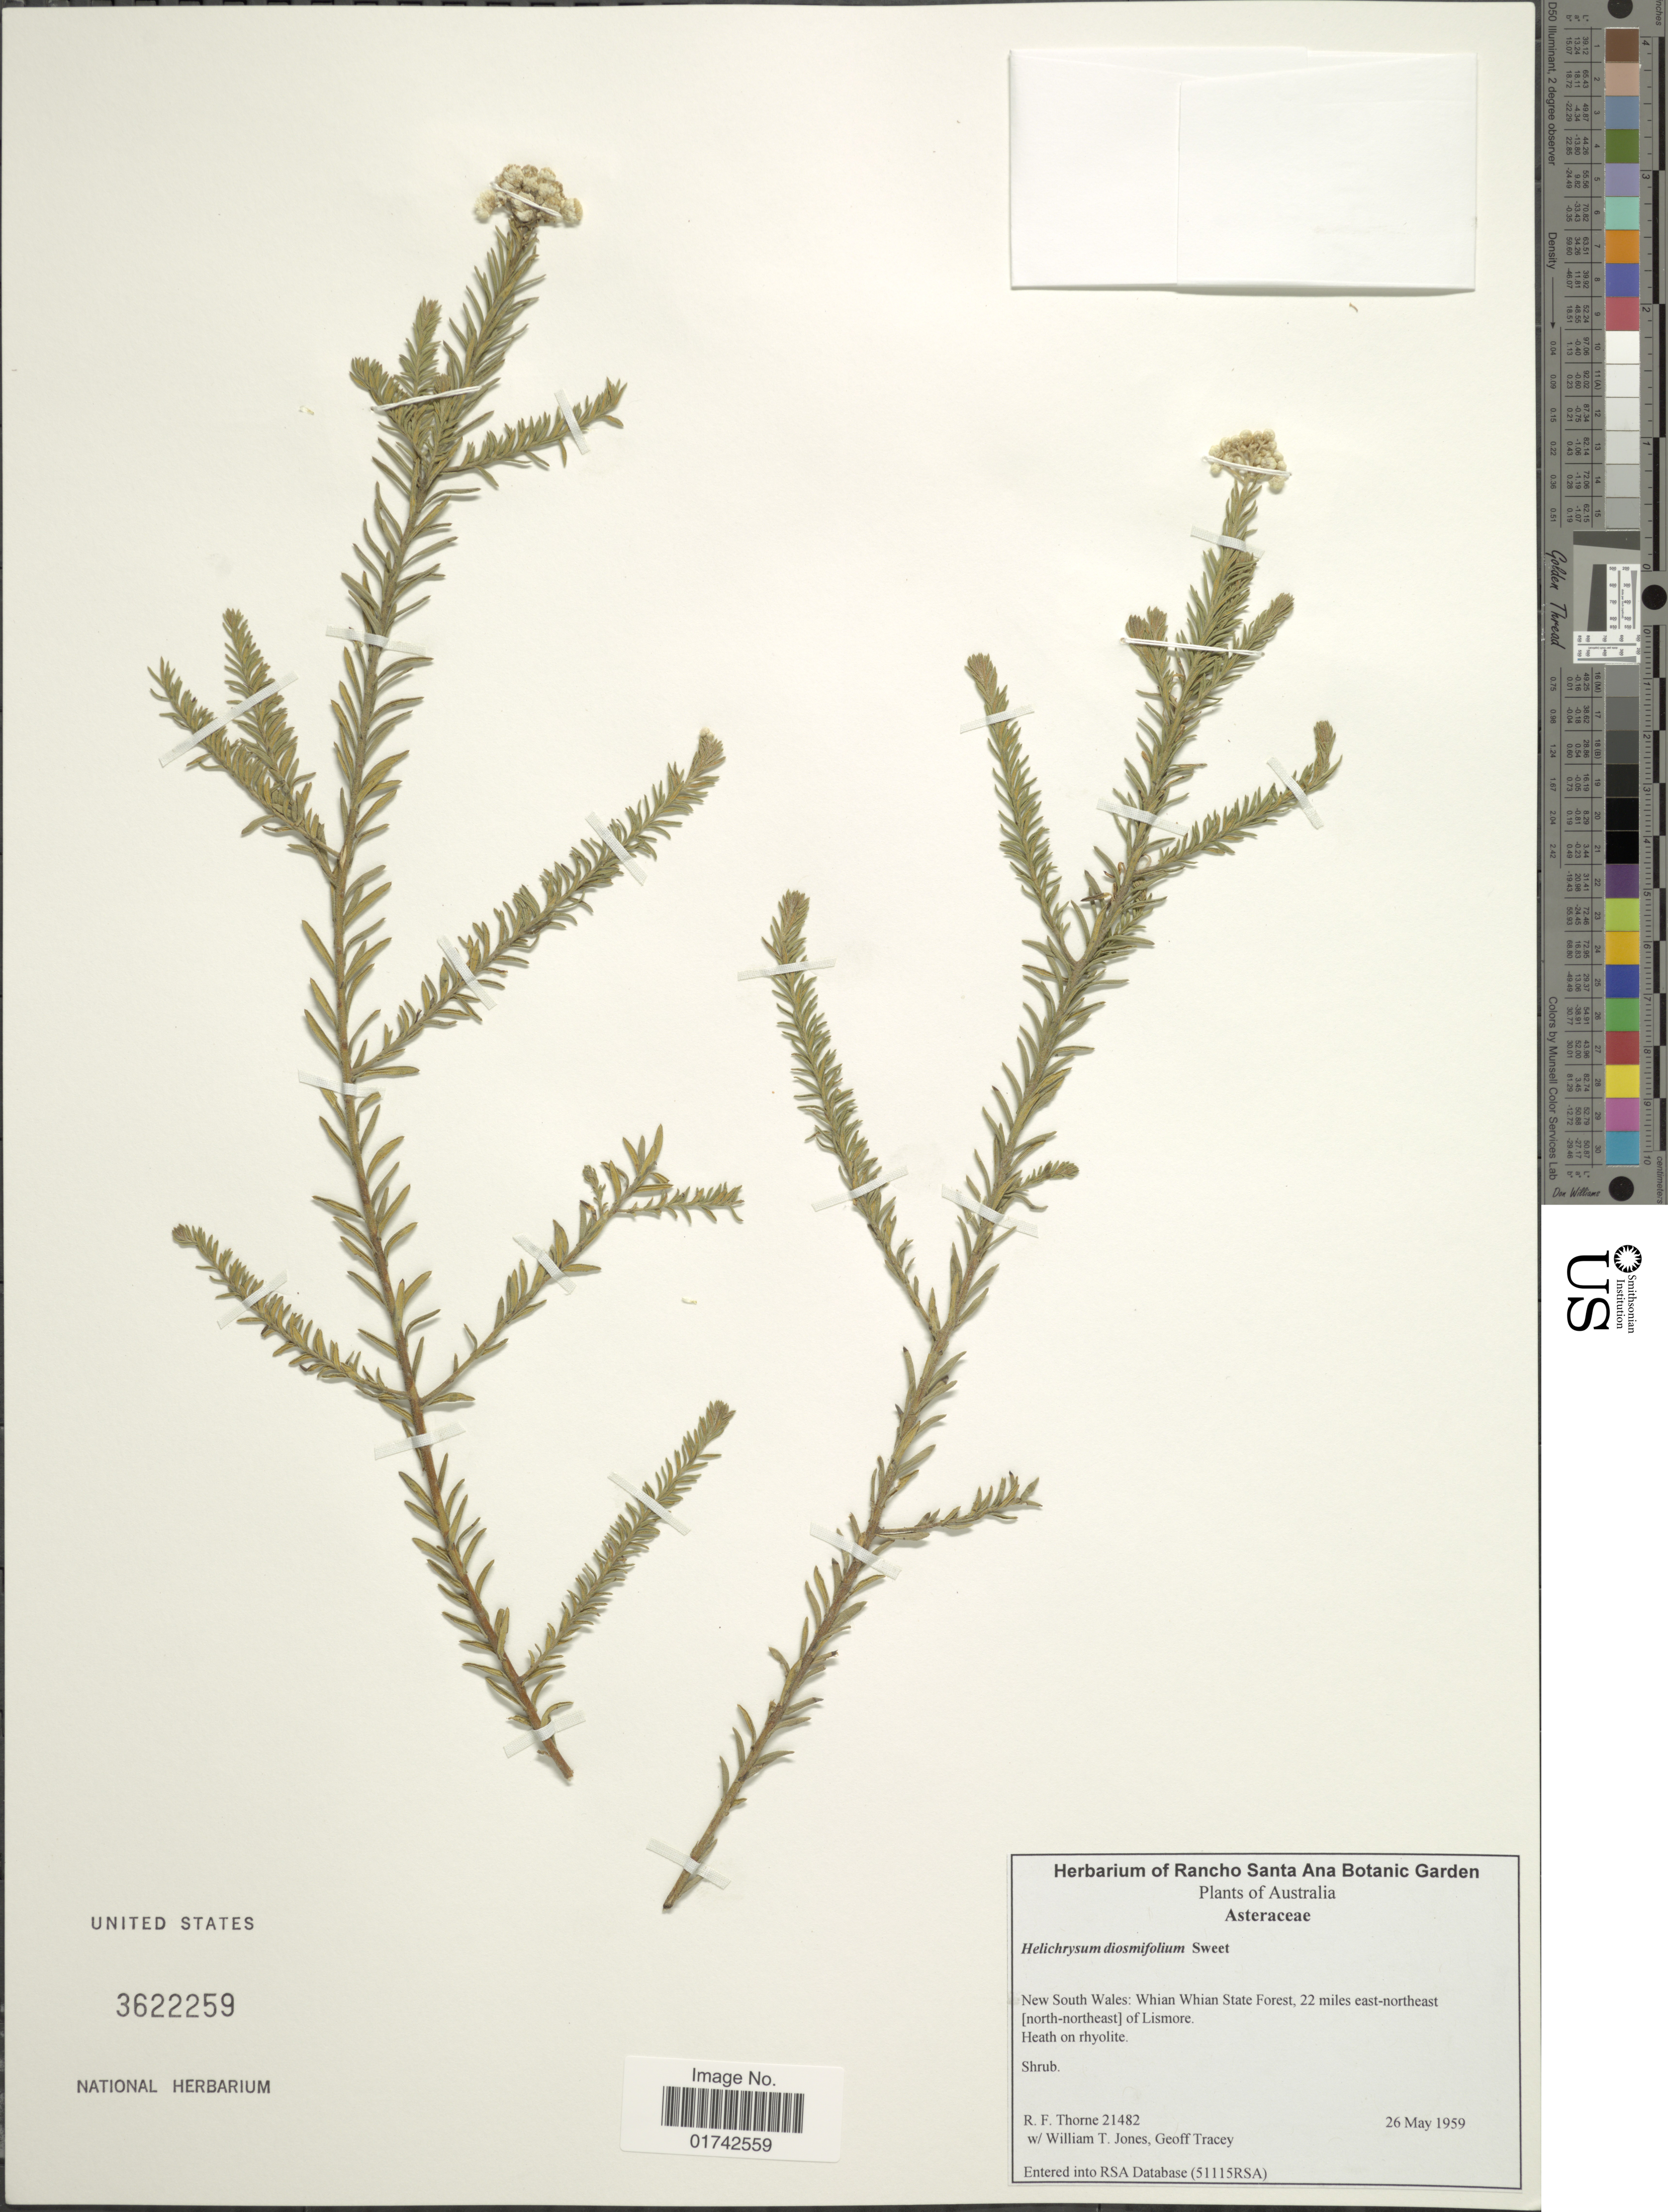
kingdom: Plantae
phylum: Tracheophyta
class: Magnoliopsida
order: Asterales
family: Asteraceae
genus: Helichrysum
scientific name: Helichrysum diosmifolium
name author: Sweet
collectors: R. F. Thorne, W. T. Jones & G. Tracey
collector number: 21482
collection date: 1959-05-26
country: Australia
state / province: New South Wales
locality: Whian Whian State Forest, 22 miles east-north east (north-northeast) of Lismore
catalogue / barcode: US 3622259